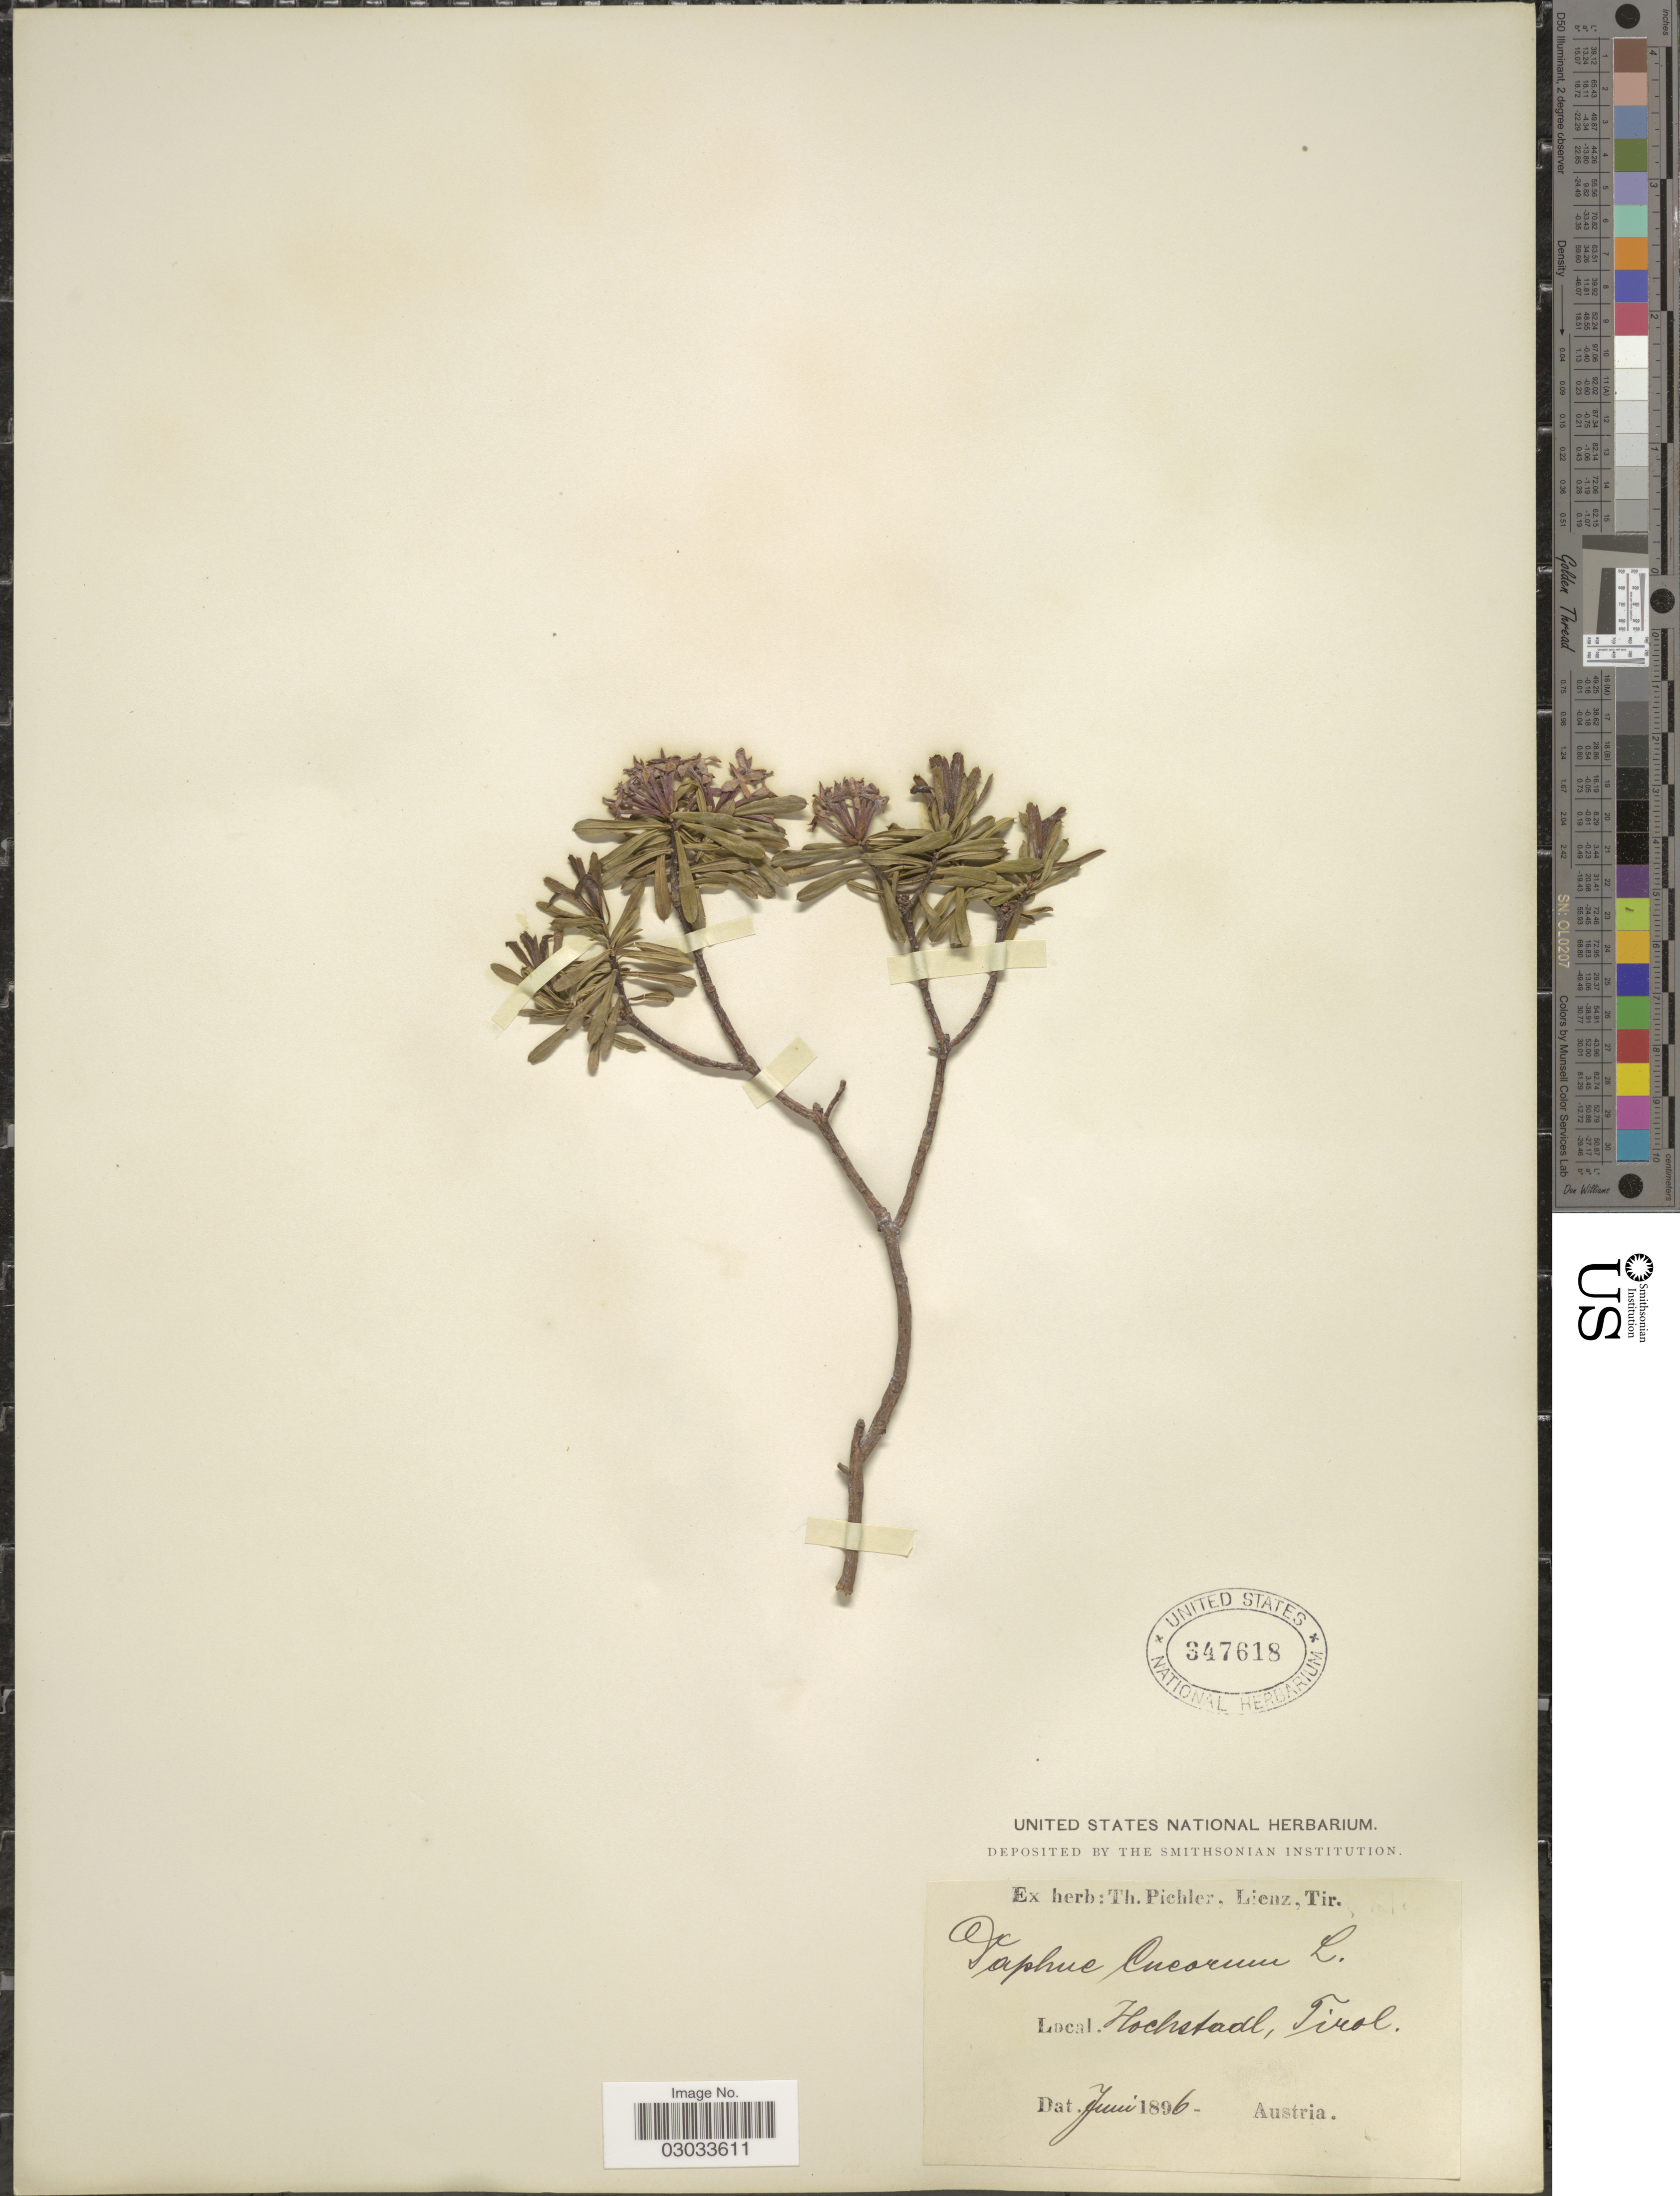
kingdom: Plantae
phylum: Tracheophyta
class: Magnoliopsida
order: Malvales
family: Thymelaeaceae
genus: Daphne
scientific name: Daphne cneorum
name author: L.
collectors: ex herb. T. Pichler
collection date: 1896-06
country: Austria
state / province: Tirol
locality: Hochstadl.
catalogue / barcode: US 347618